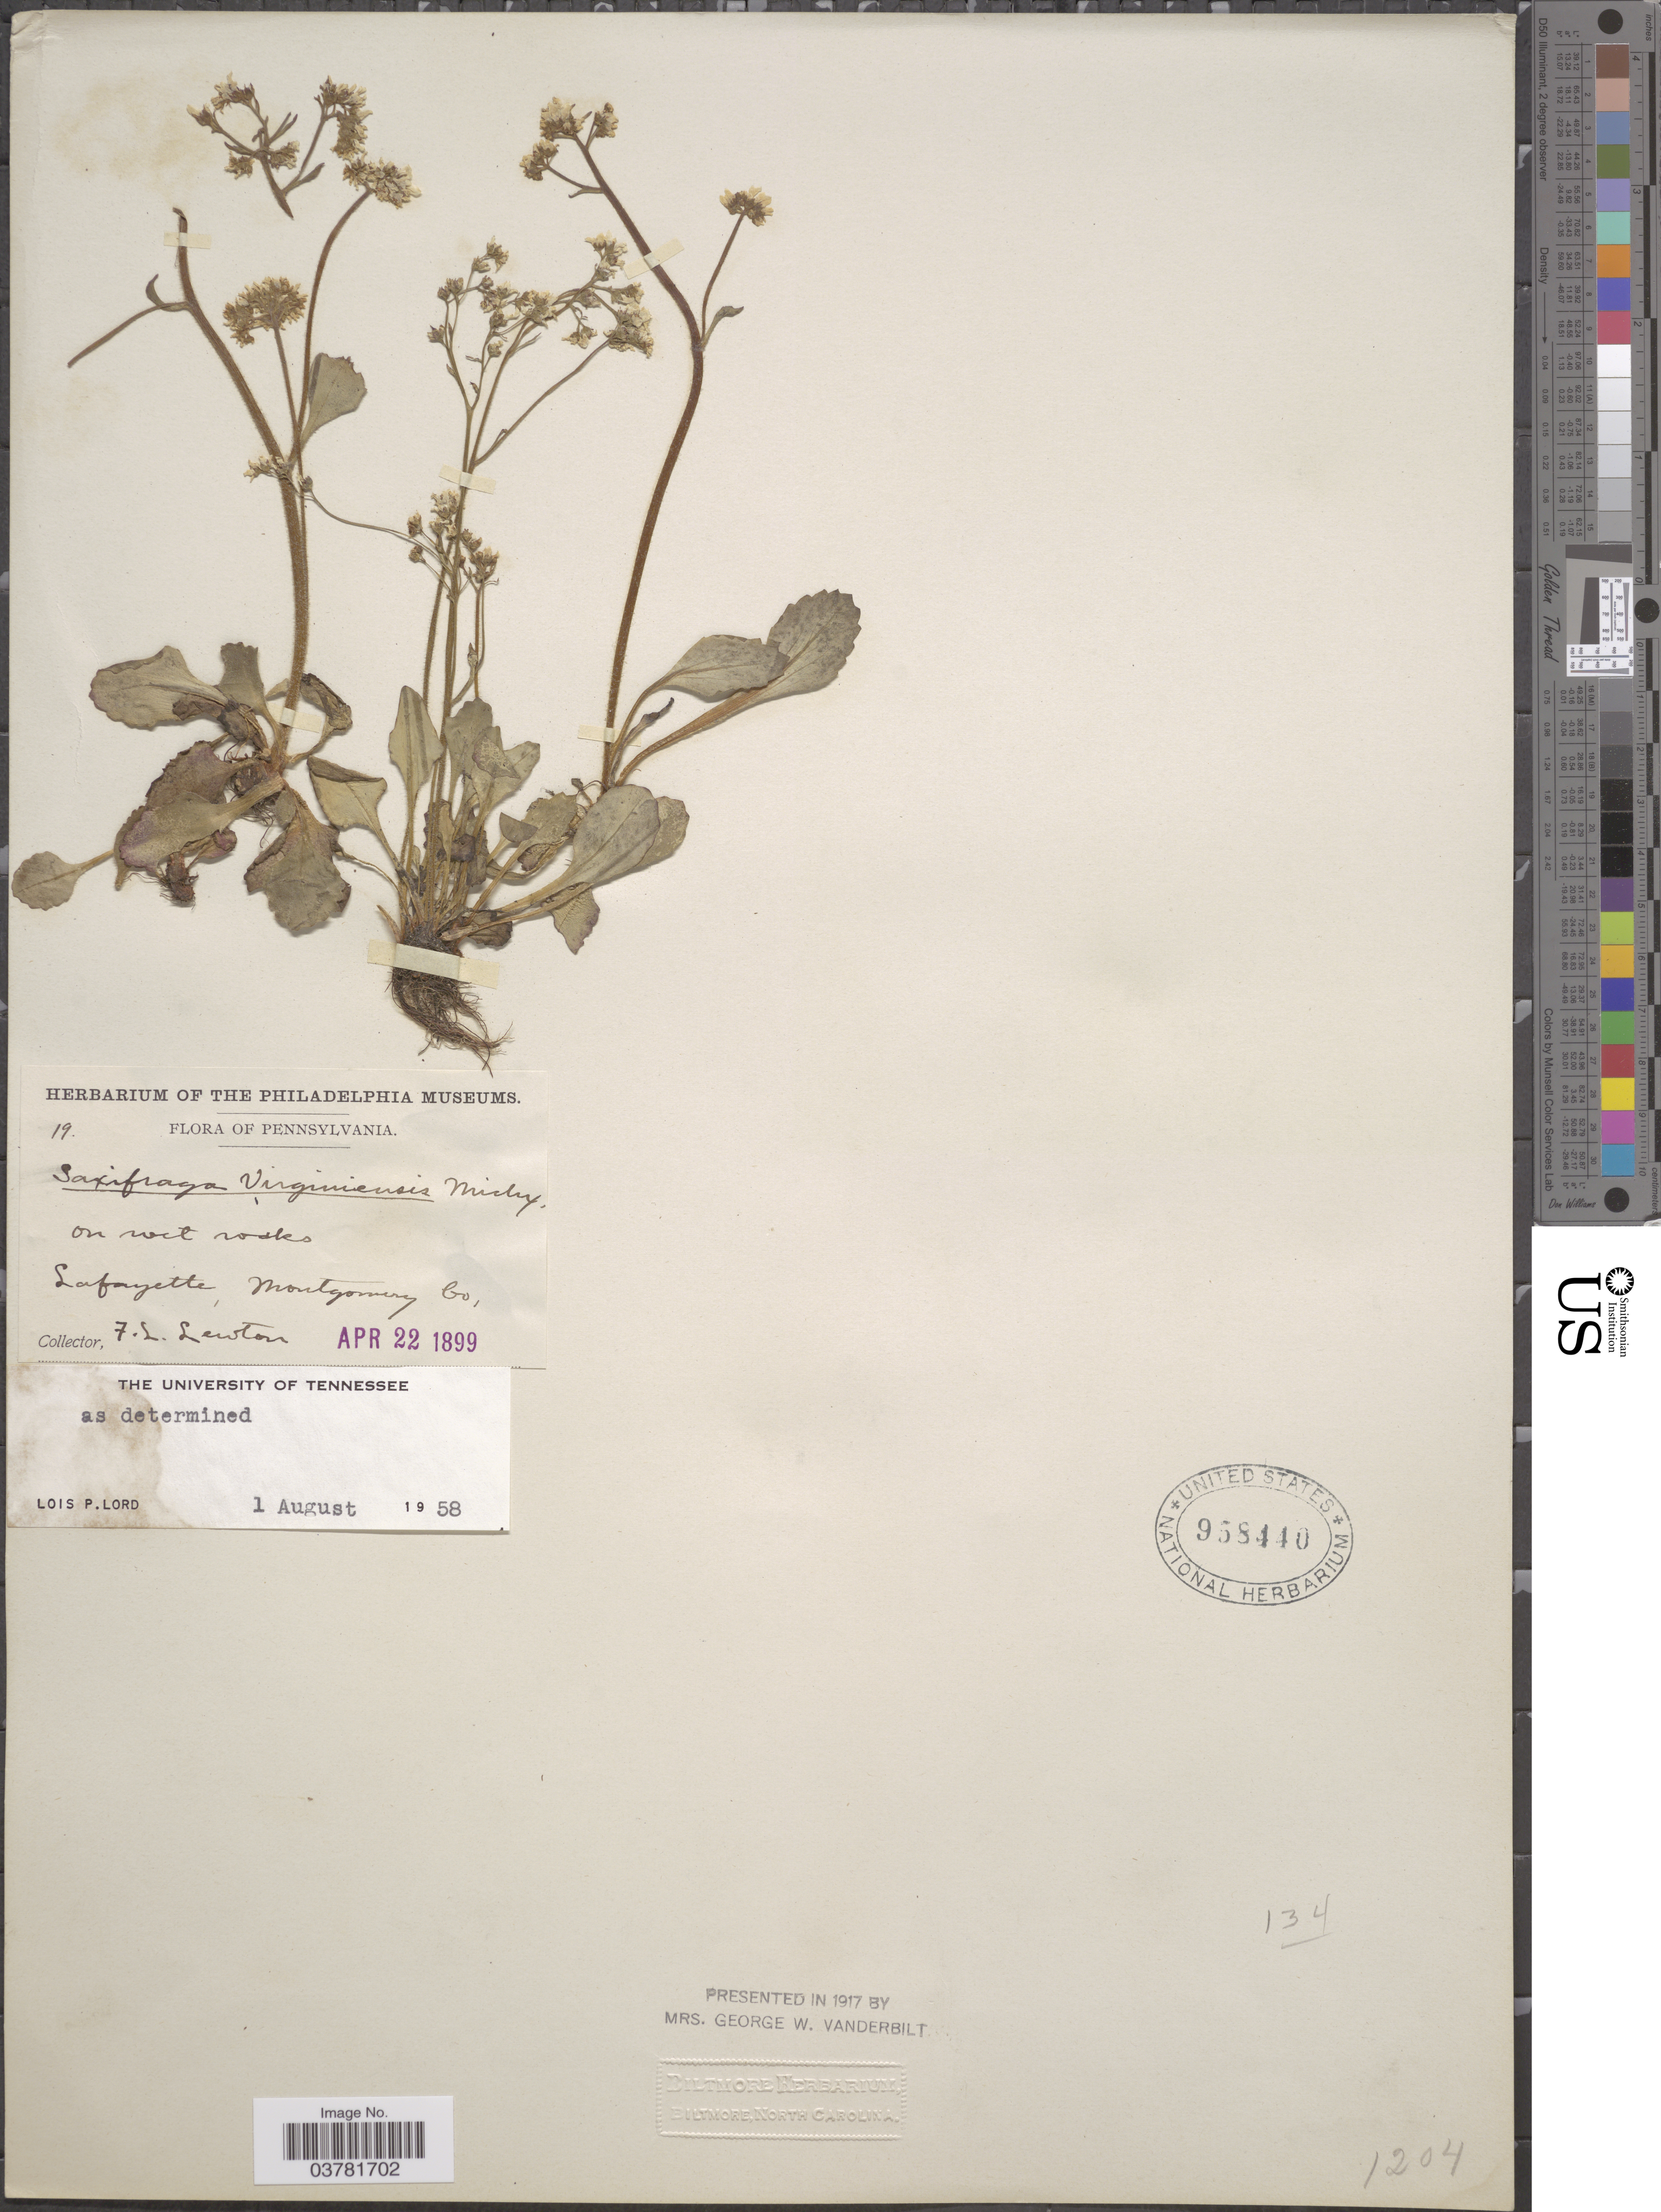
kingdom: Plantae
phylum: Tracheophyta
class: Magnoliopsida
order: Saxifragales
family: Saxifragaceae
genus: Micranthes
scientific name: Micranthes virginiensis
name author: (Michx.) Small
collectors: F. L. Lewton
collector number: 19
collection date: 1899-04-22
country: United States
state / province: Pennsylvania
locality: Lafayette, Montgomery Co.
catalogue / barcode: US 958440